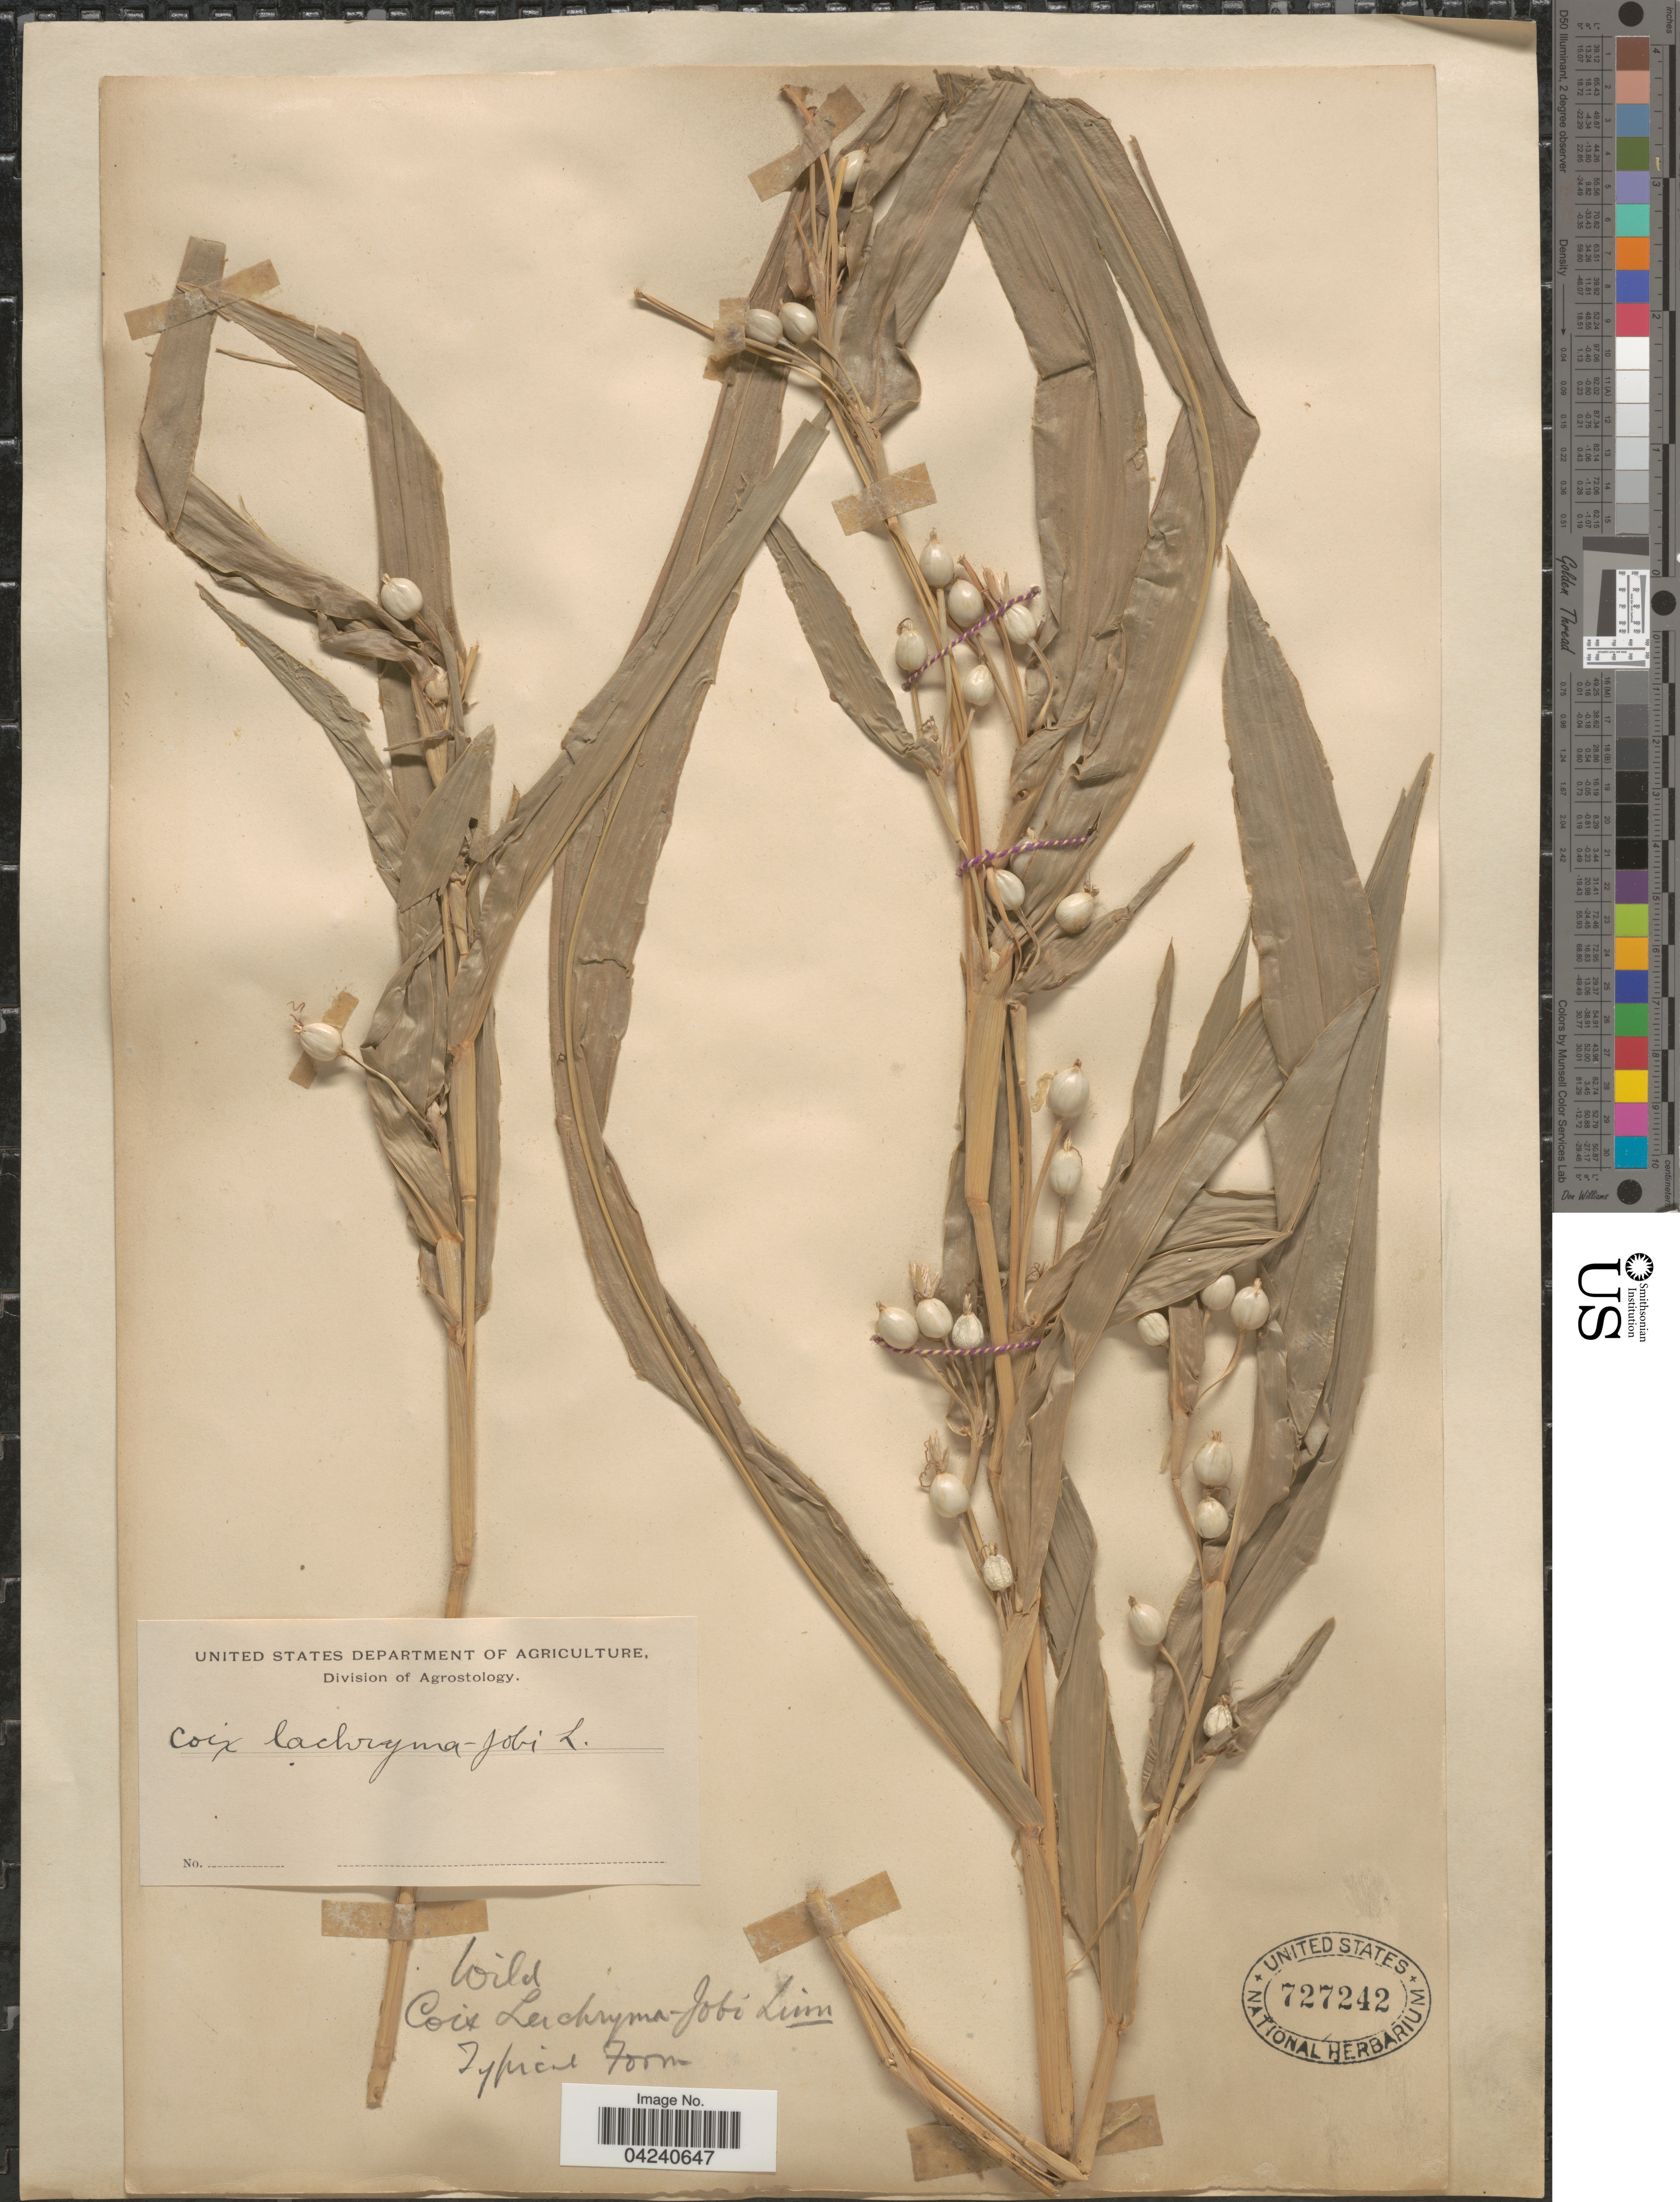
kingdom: Plantae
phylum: Tracheophyta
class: Liliopsida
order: Poales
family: Poaceae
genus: Coix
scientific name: Coix lacryma-jobi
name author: L.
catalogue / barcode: US 727242